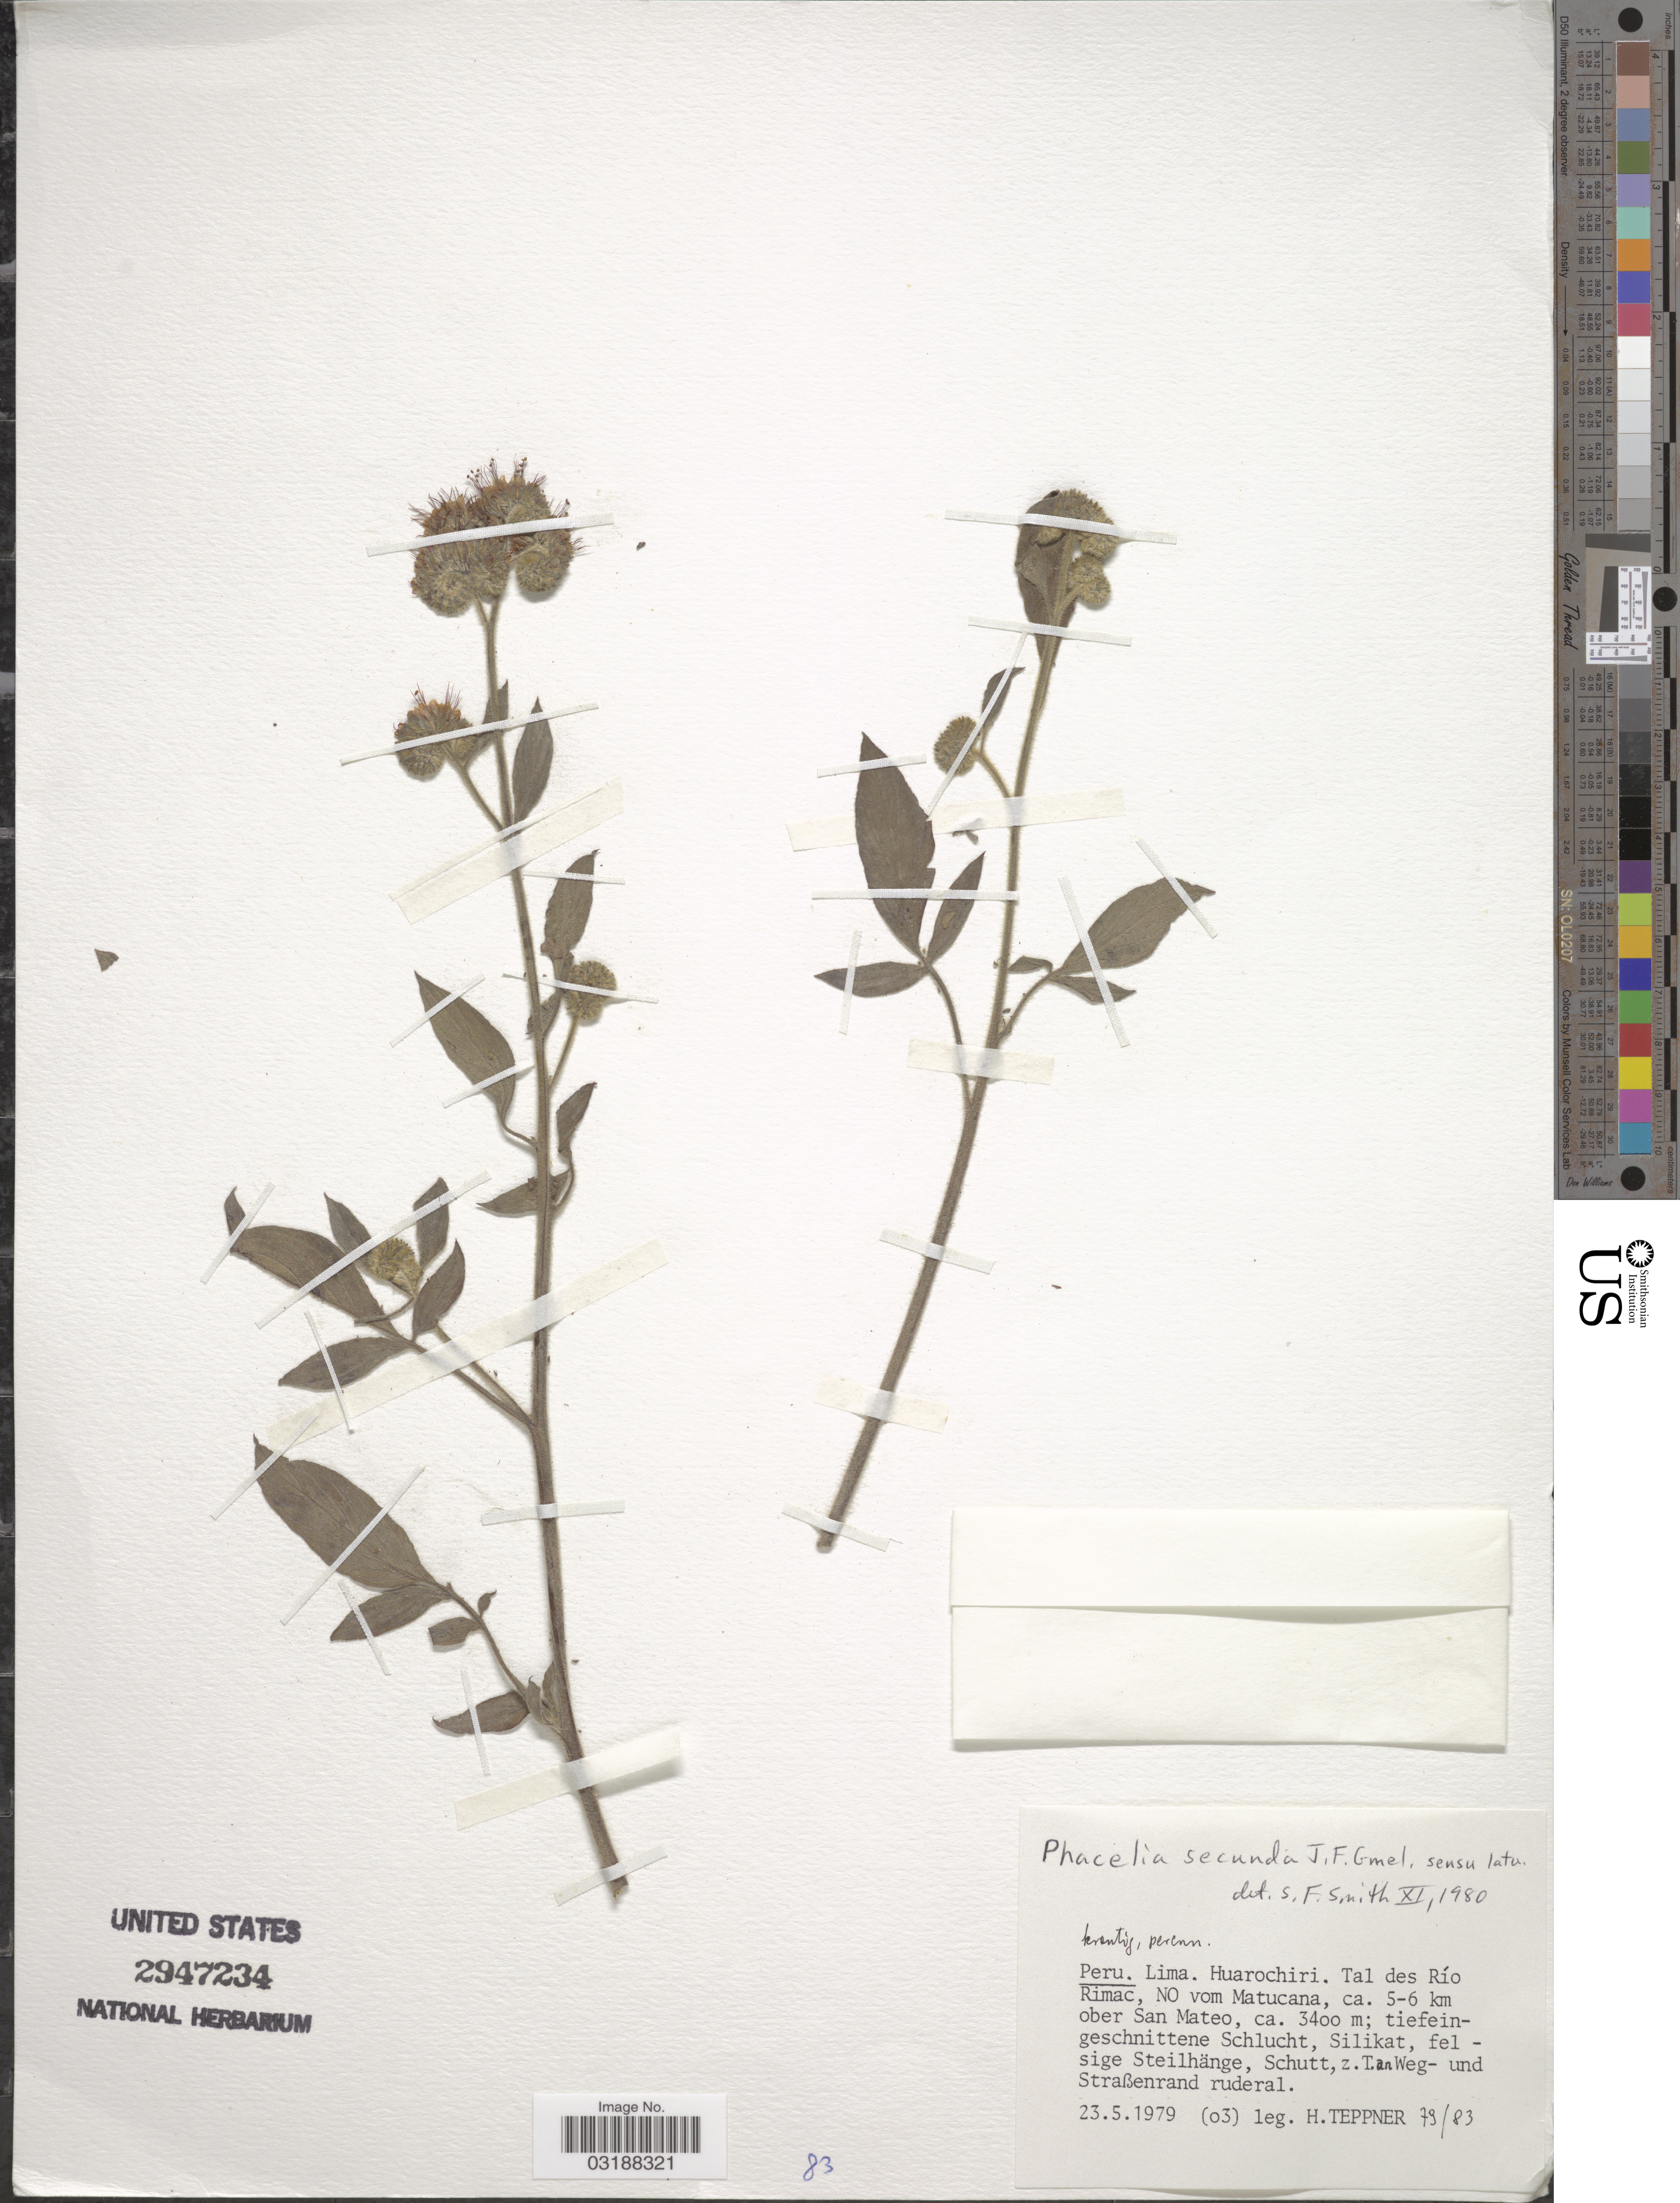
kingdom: Plantae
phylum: Tracheophyta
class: Magnoliopsida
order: Boraginales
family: Hydrophyllaceae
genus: Phacelia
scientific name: Phacelia secunda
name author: J.F. Gmel.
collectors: H. Teppner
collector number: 79/83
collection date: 1979-05-23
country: Peru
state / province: Lima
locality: Huarochiri. Tal des Río Rimac, NO vom Matucana, ca. 5-6 km over San Mateo.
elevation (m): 3400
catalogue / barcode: US 2947234